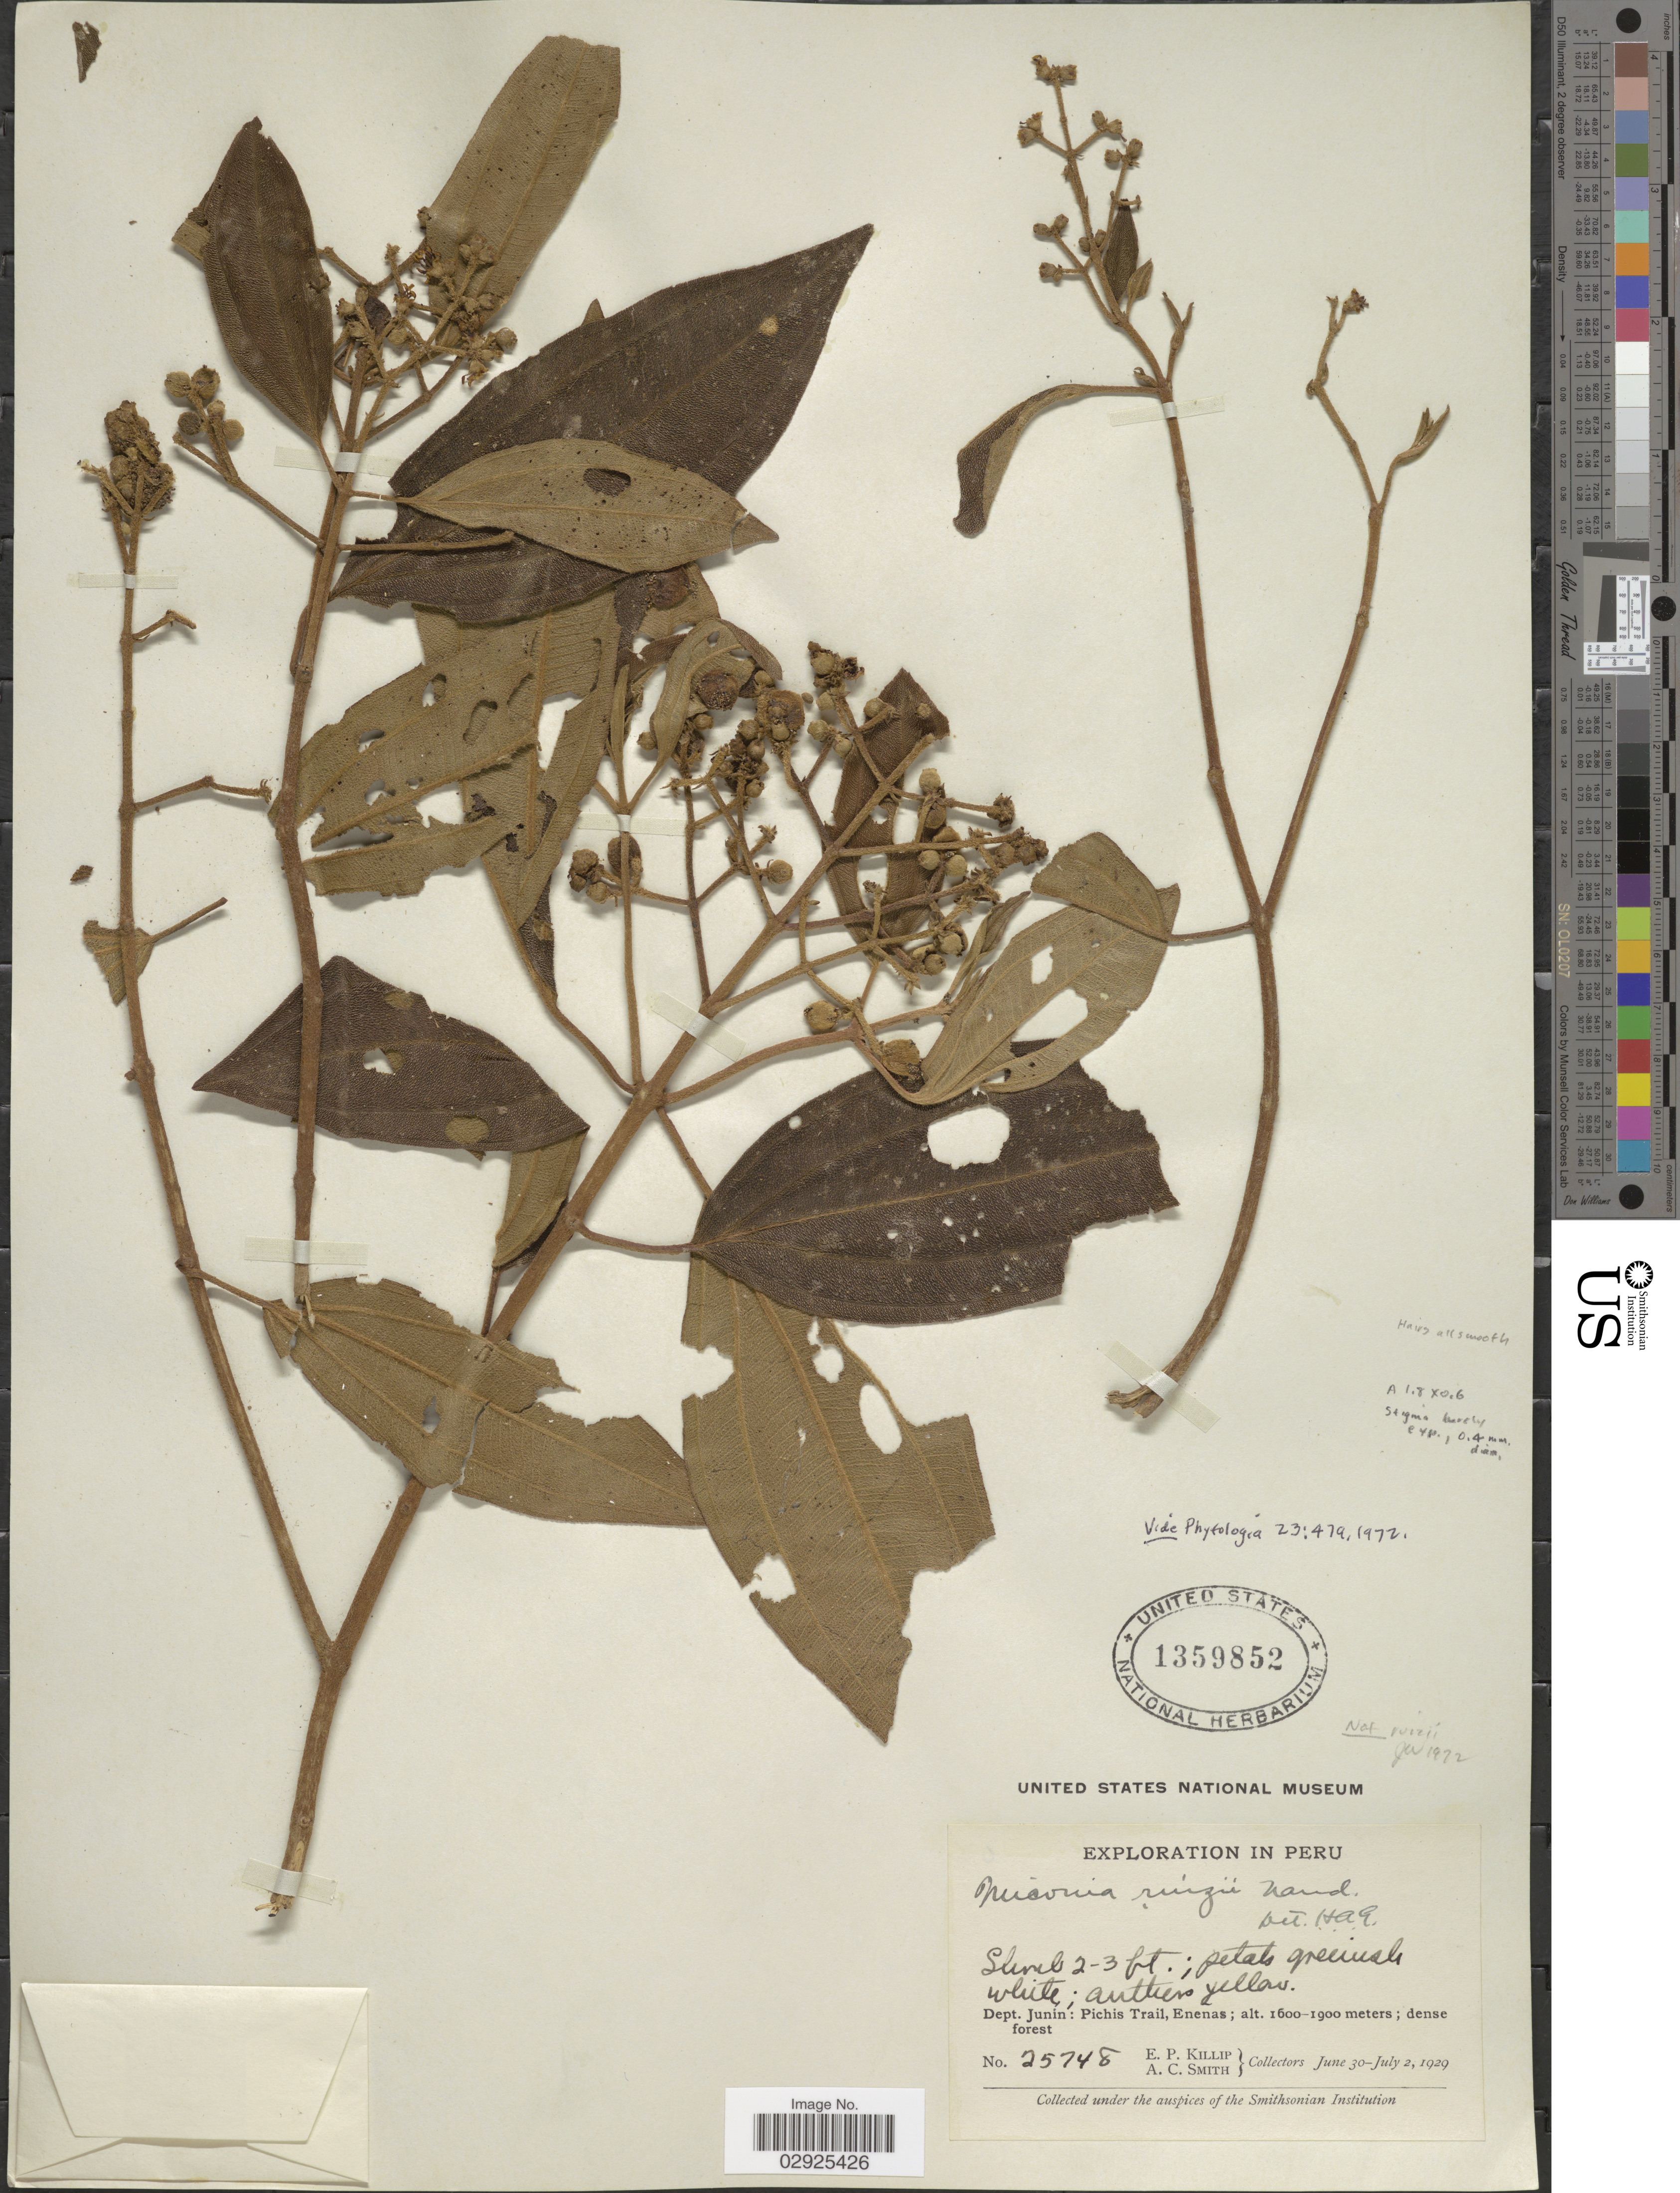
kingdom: Plantae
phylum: Tracheophyta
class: Magnoliopsida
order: Myrtales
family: Melastomataceae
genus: Miconia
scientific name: Miconia sp.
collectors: E. P. Killip & A. C. Smith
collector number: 25748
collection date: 1929-06-30/1929-07-02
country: Peru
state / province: Junín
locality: Dept. Junín: Pichis Trail, Enenas.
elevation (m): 1600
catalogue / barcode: US 1359852